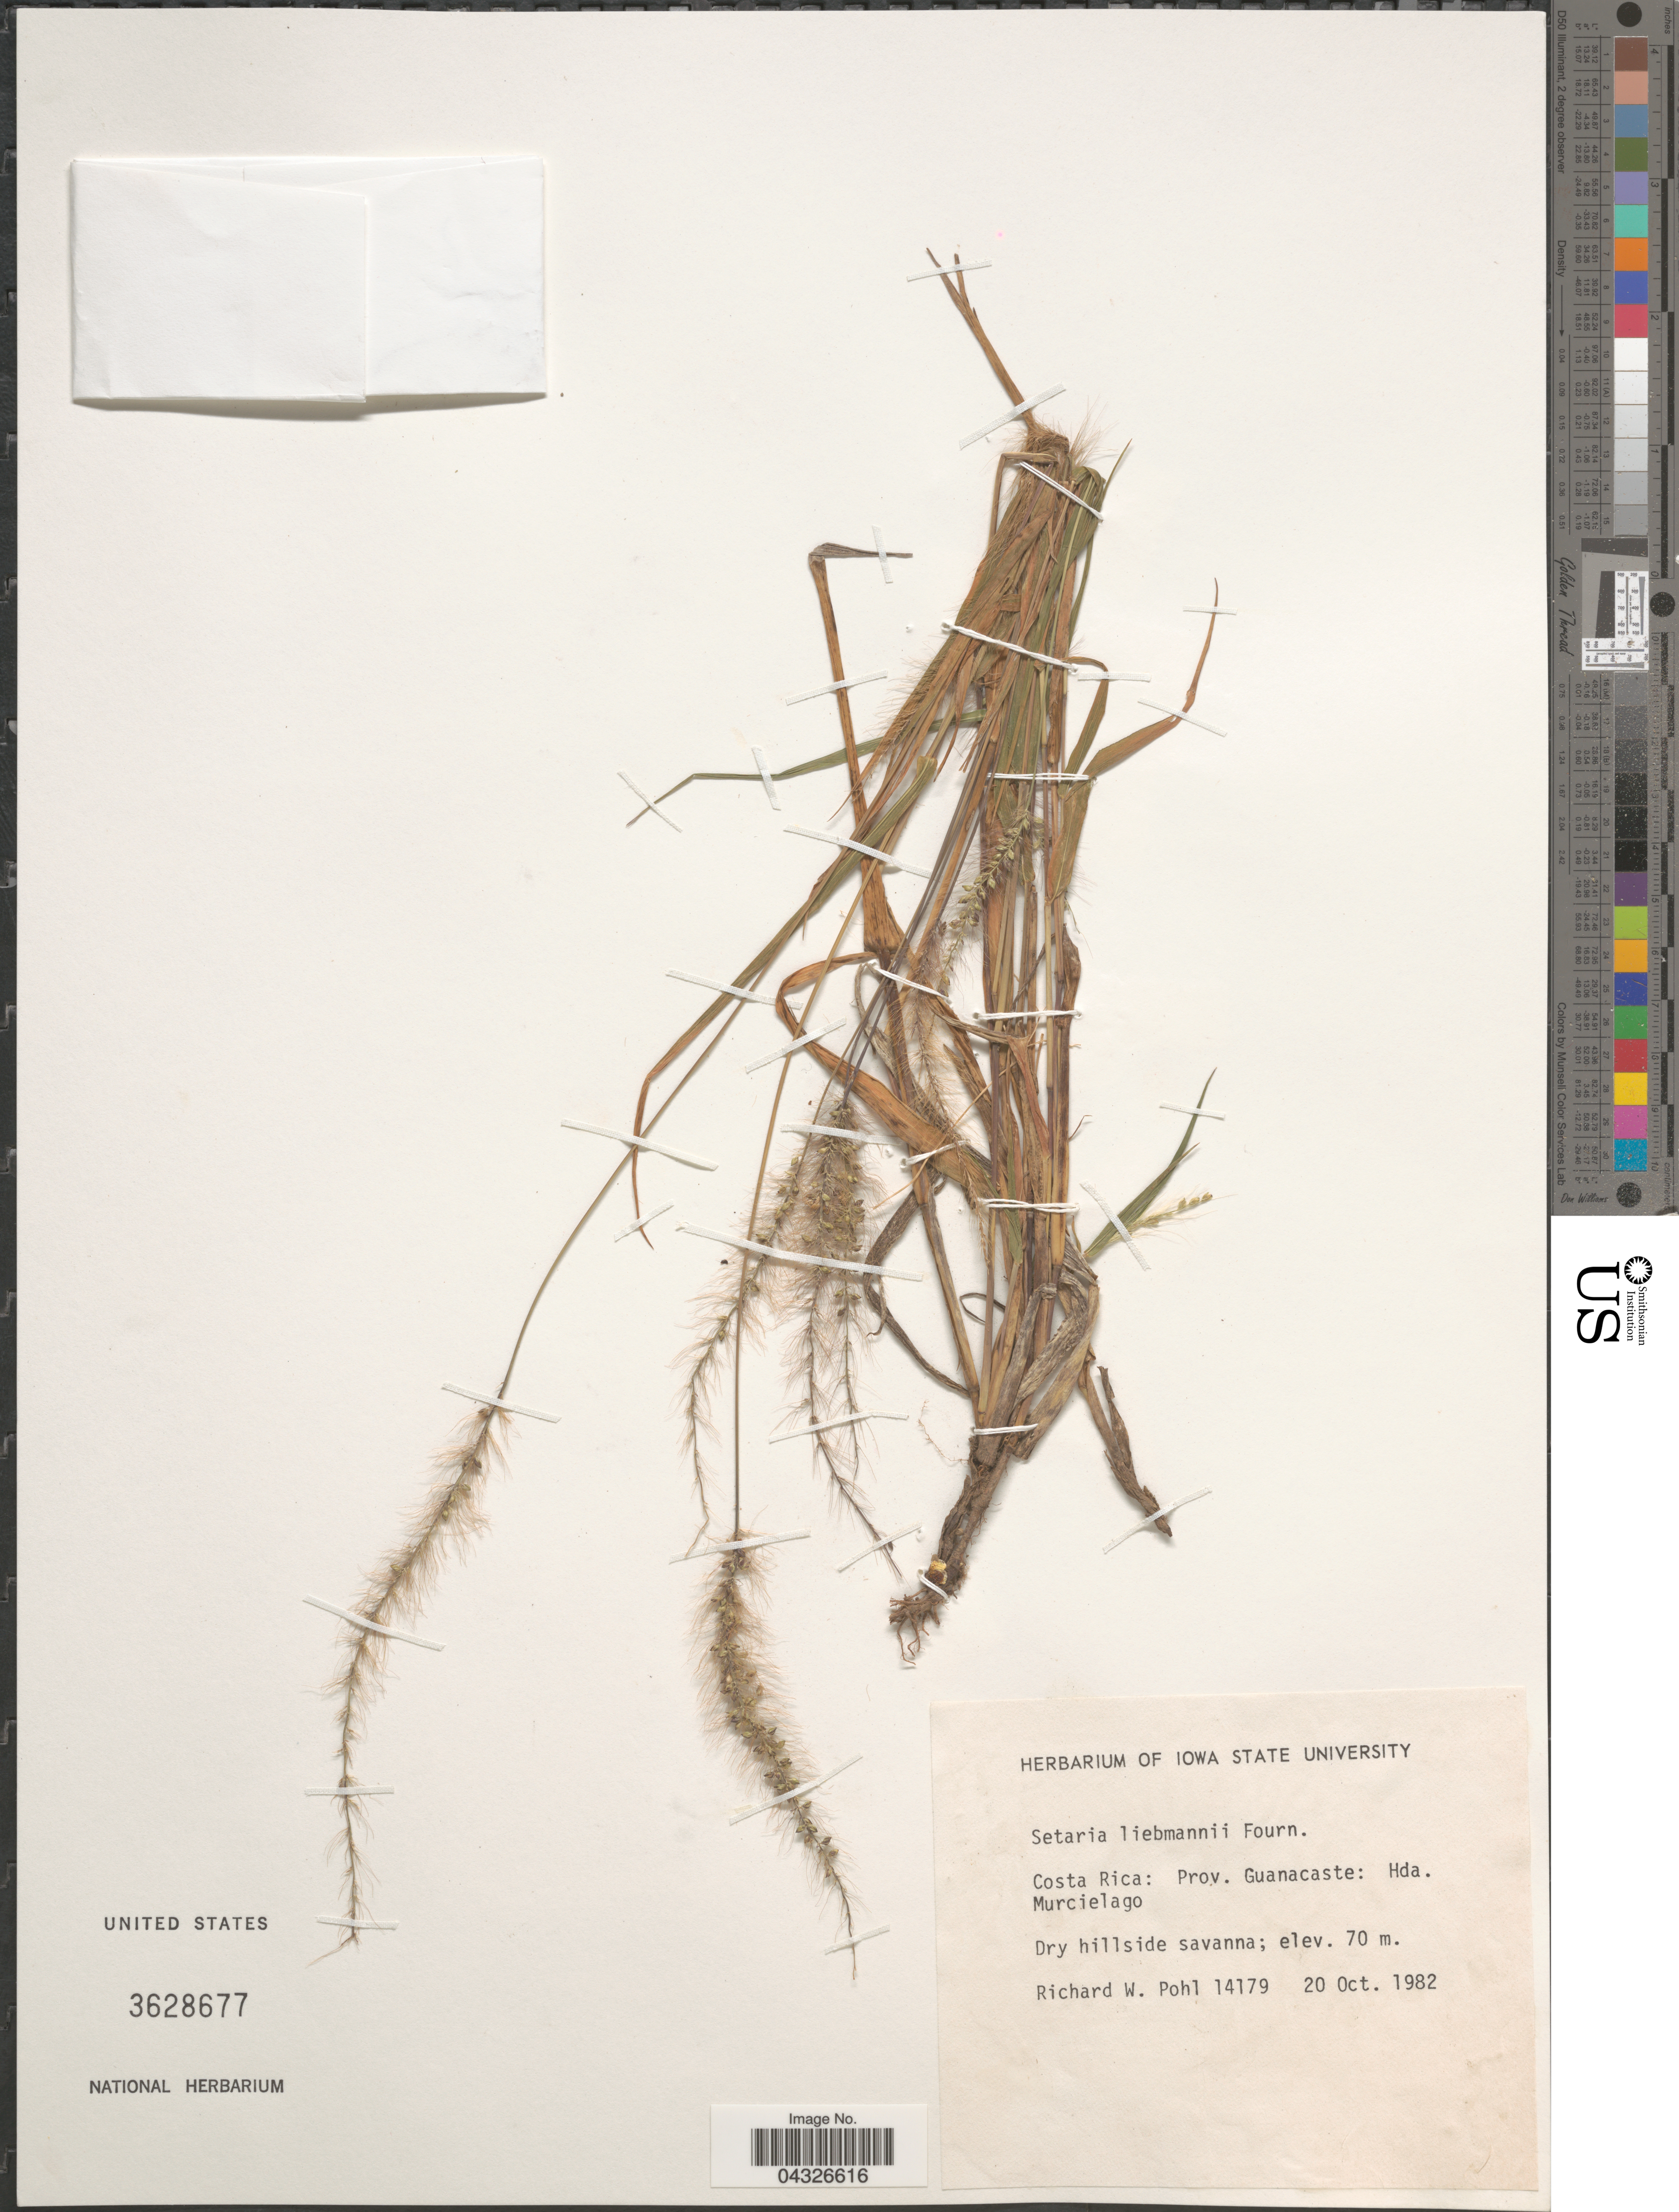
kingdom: Plantae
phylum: Tracheophyta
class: Liliopsida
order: Poales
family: Poaceae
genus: Setaria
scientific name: Setaria liebmannii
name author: E. Fourn.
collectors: R. W. Pohl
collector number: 14179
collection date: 1982-10-20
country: Costa Rica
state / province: Guanacaste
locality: Hda. Murcielago. Dry hillside savanna.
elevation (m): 70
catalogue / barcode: US 3628677